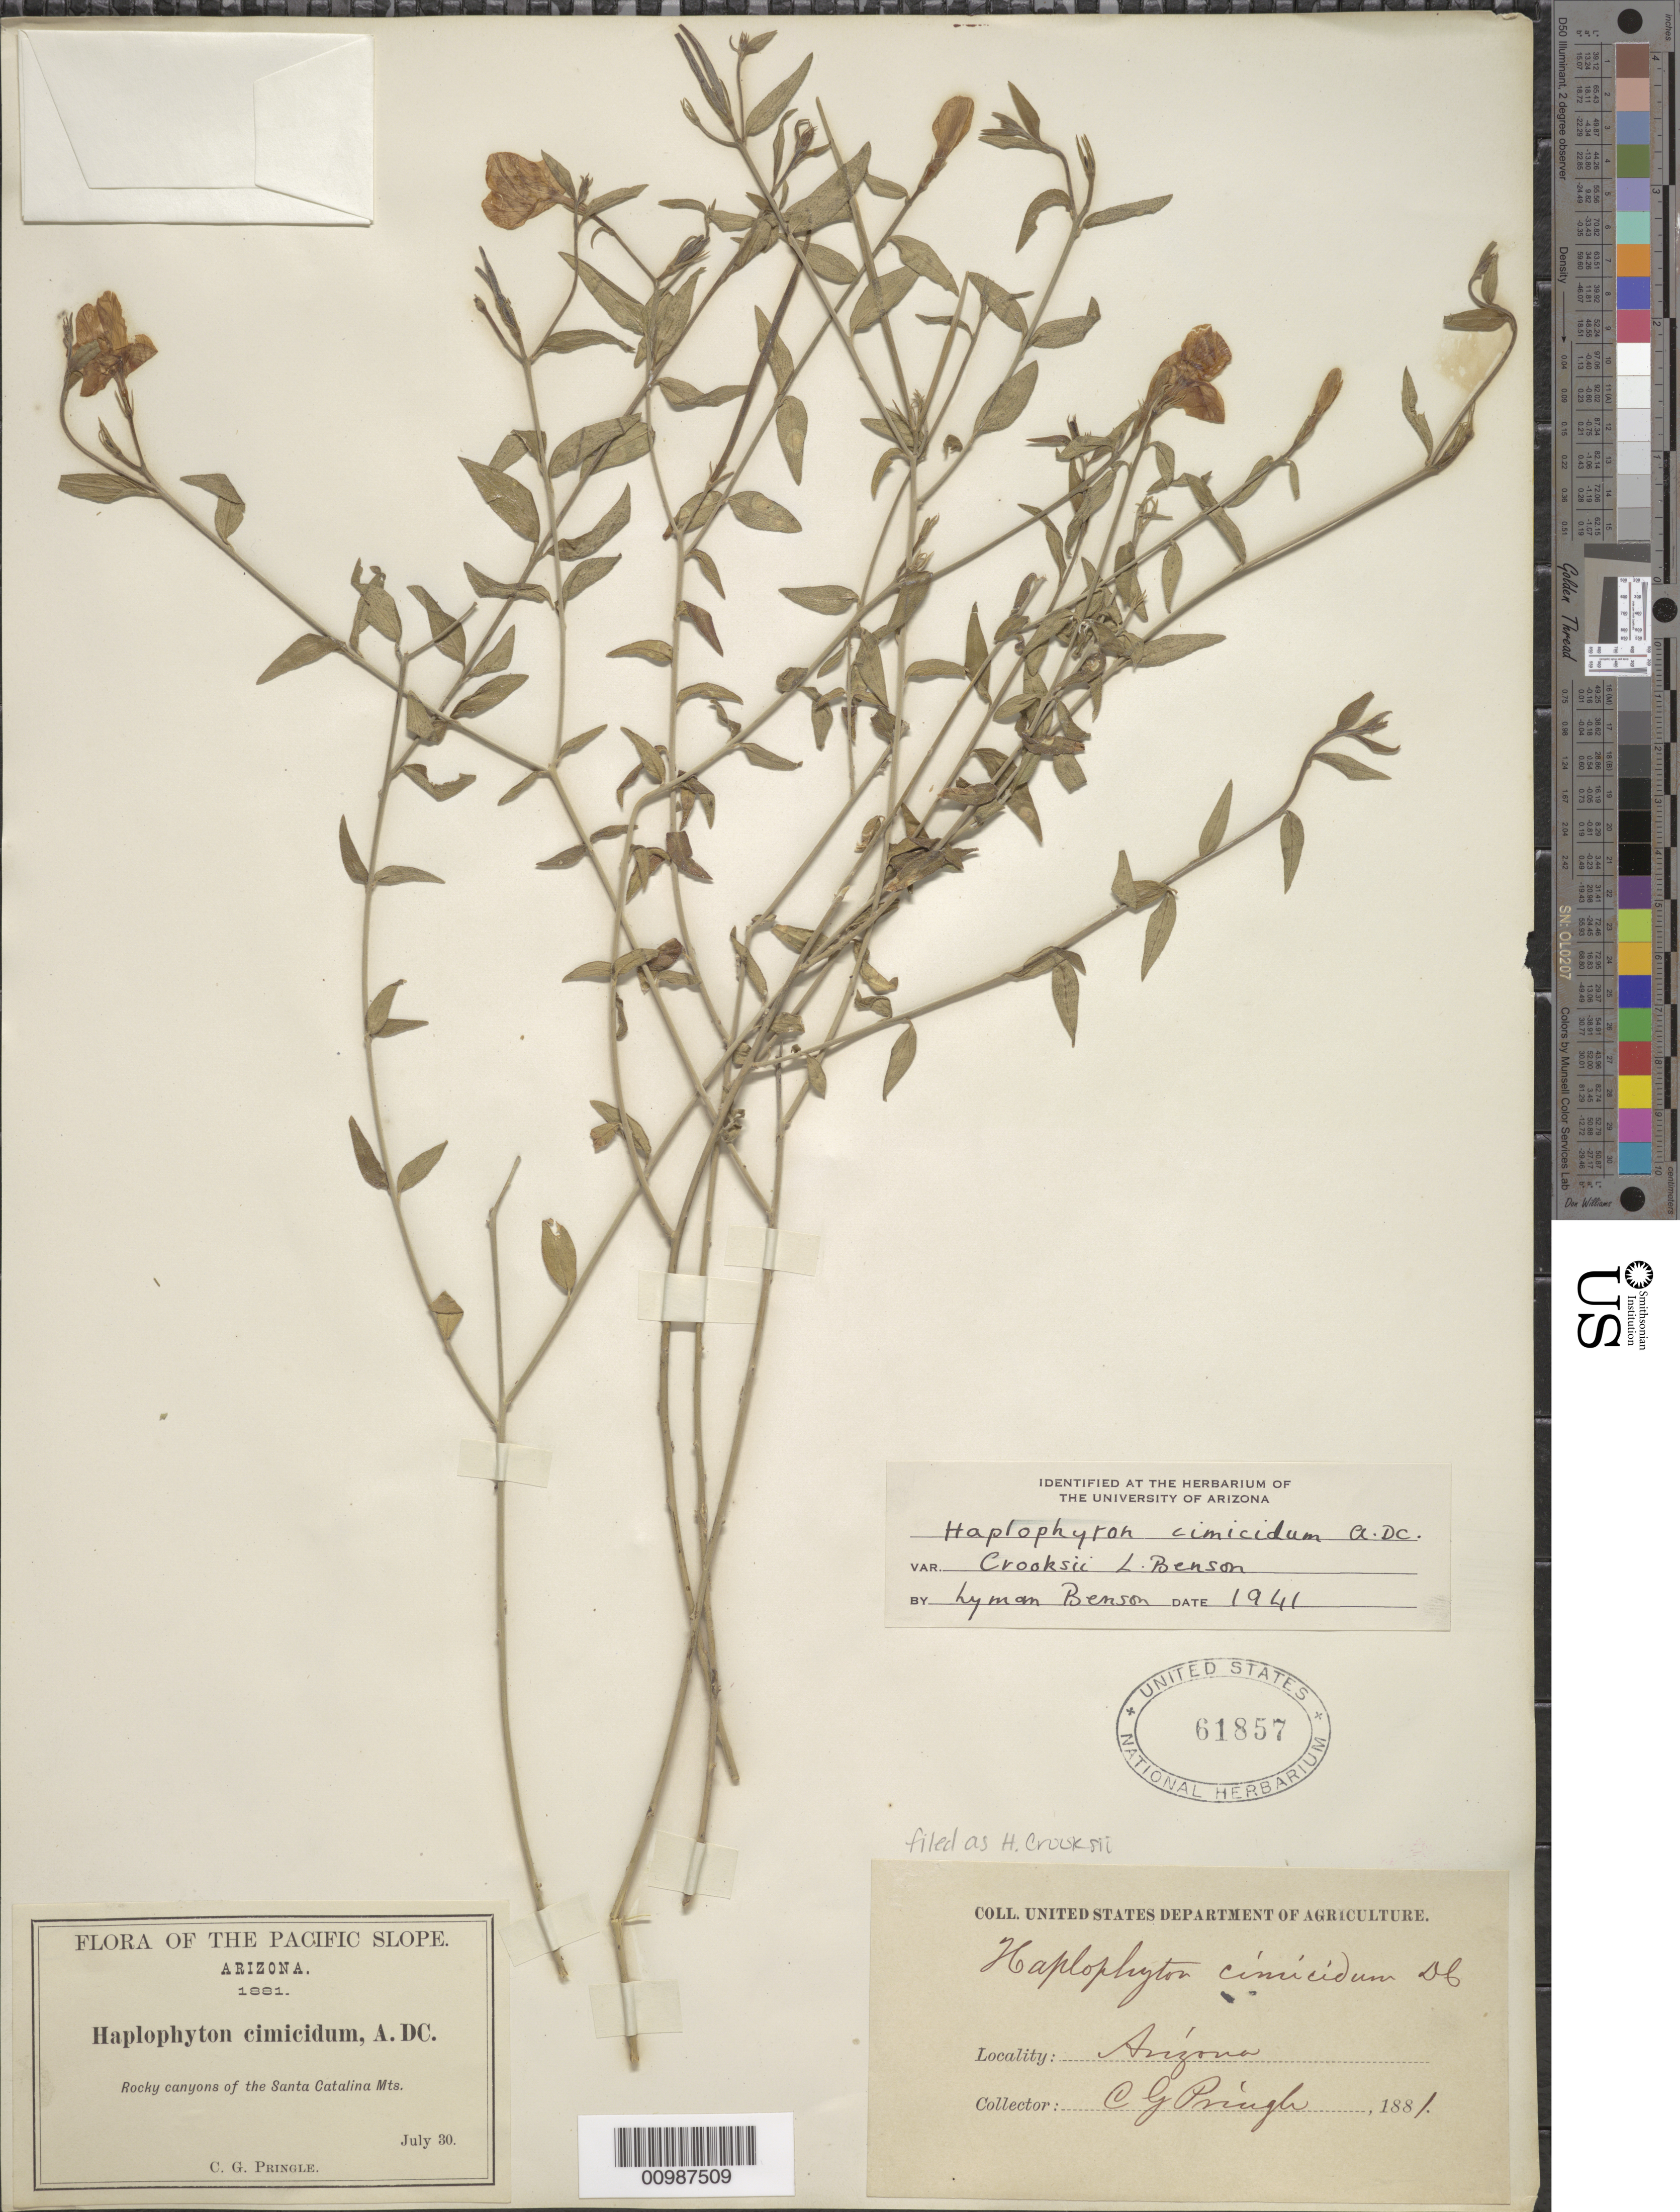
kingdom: Plantae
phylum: Tracheophyta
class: Magnoliopsida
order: Gentianales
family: Apocynaceae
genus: Haplophyton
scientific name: Haplophyton crooksii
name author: (L.D. Benson) L.D. Benson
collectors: C. G. Pringle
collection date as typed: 30 Jul 1881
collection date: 1881-07-30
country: United States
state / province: Arizona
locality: Rocky canyons of the Santa Catalina Mountains, Pacific Slope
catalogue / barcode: US 61857